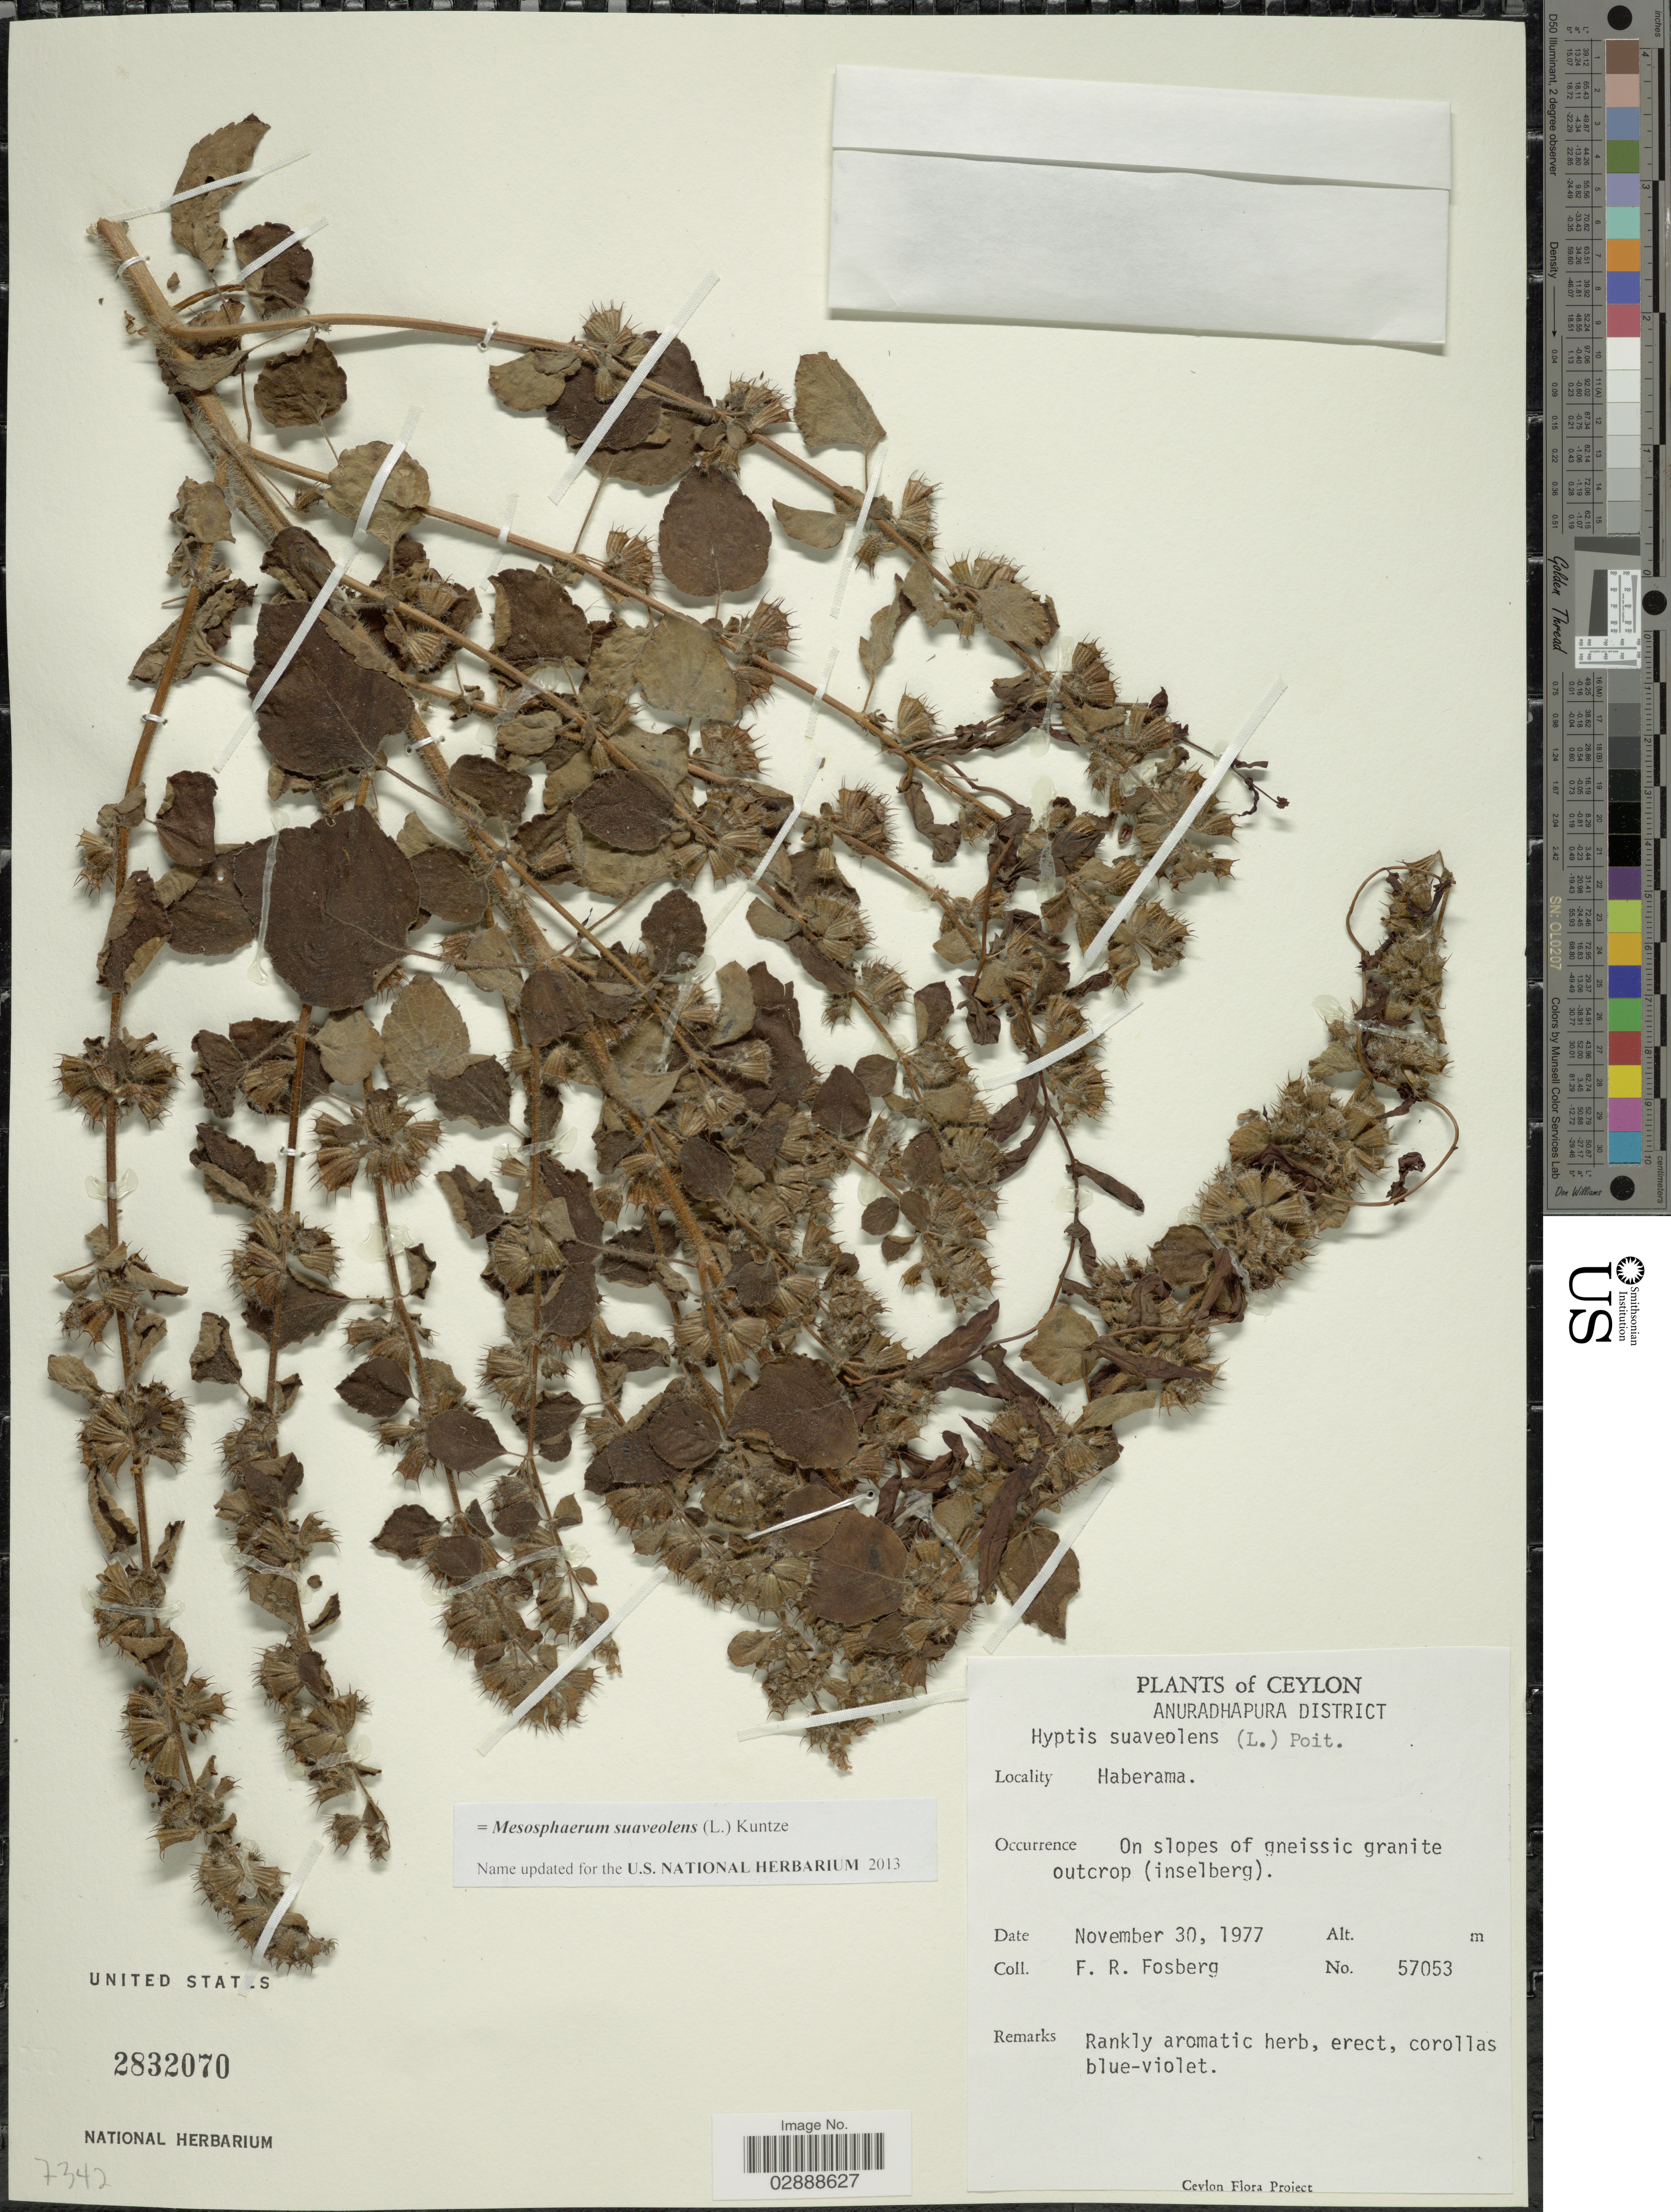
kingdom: Plantae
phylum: Tracheophyta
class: Magnoliopsida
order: Lamiales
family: Lamiaceae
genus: Mesosphaerum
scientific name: Mesosphaerum suaveolens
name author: (L.) Kuntze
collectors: F. R. Fosberg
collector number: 57053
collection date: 1977-11-30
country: Sri Lanka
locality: Ceylon, Anuradhapura District, Haberama.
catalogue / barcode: US 2832070